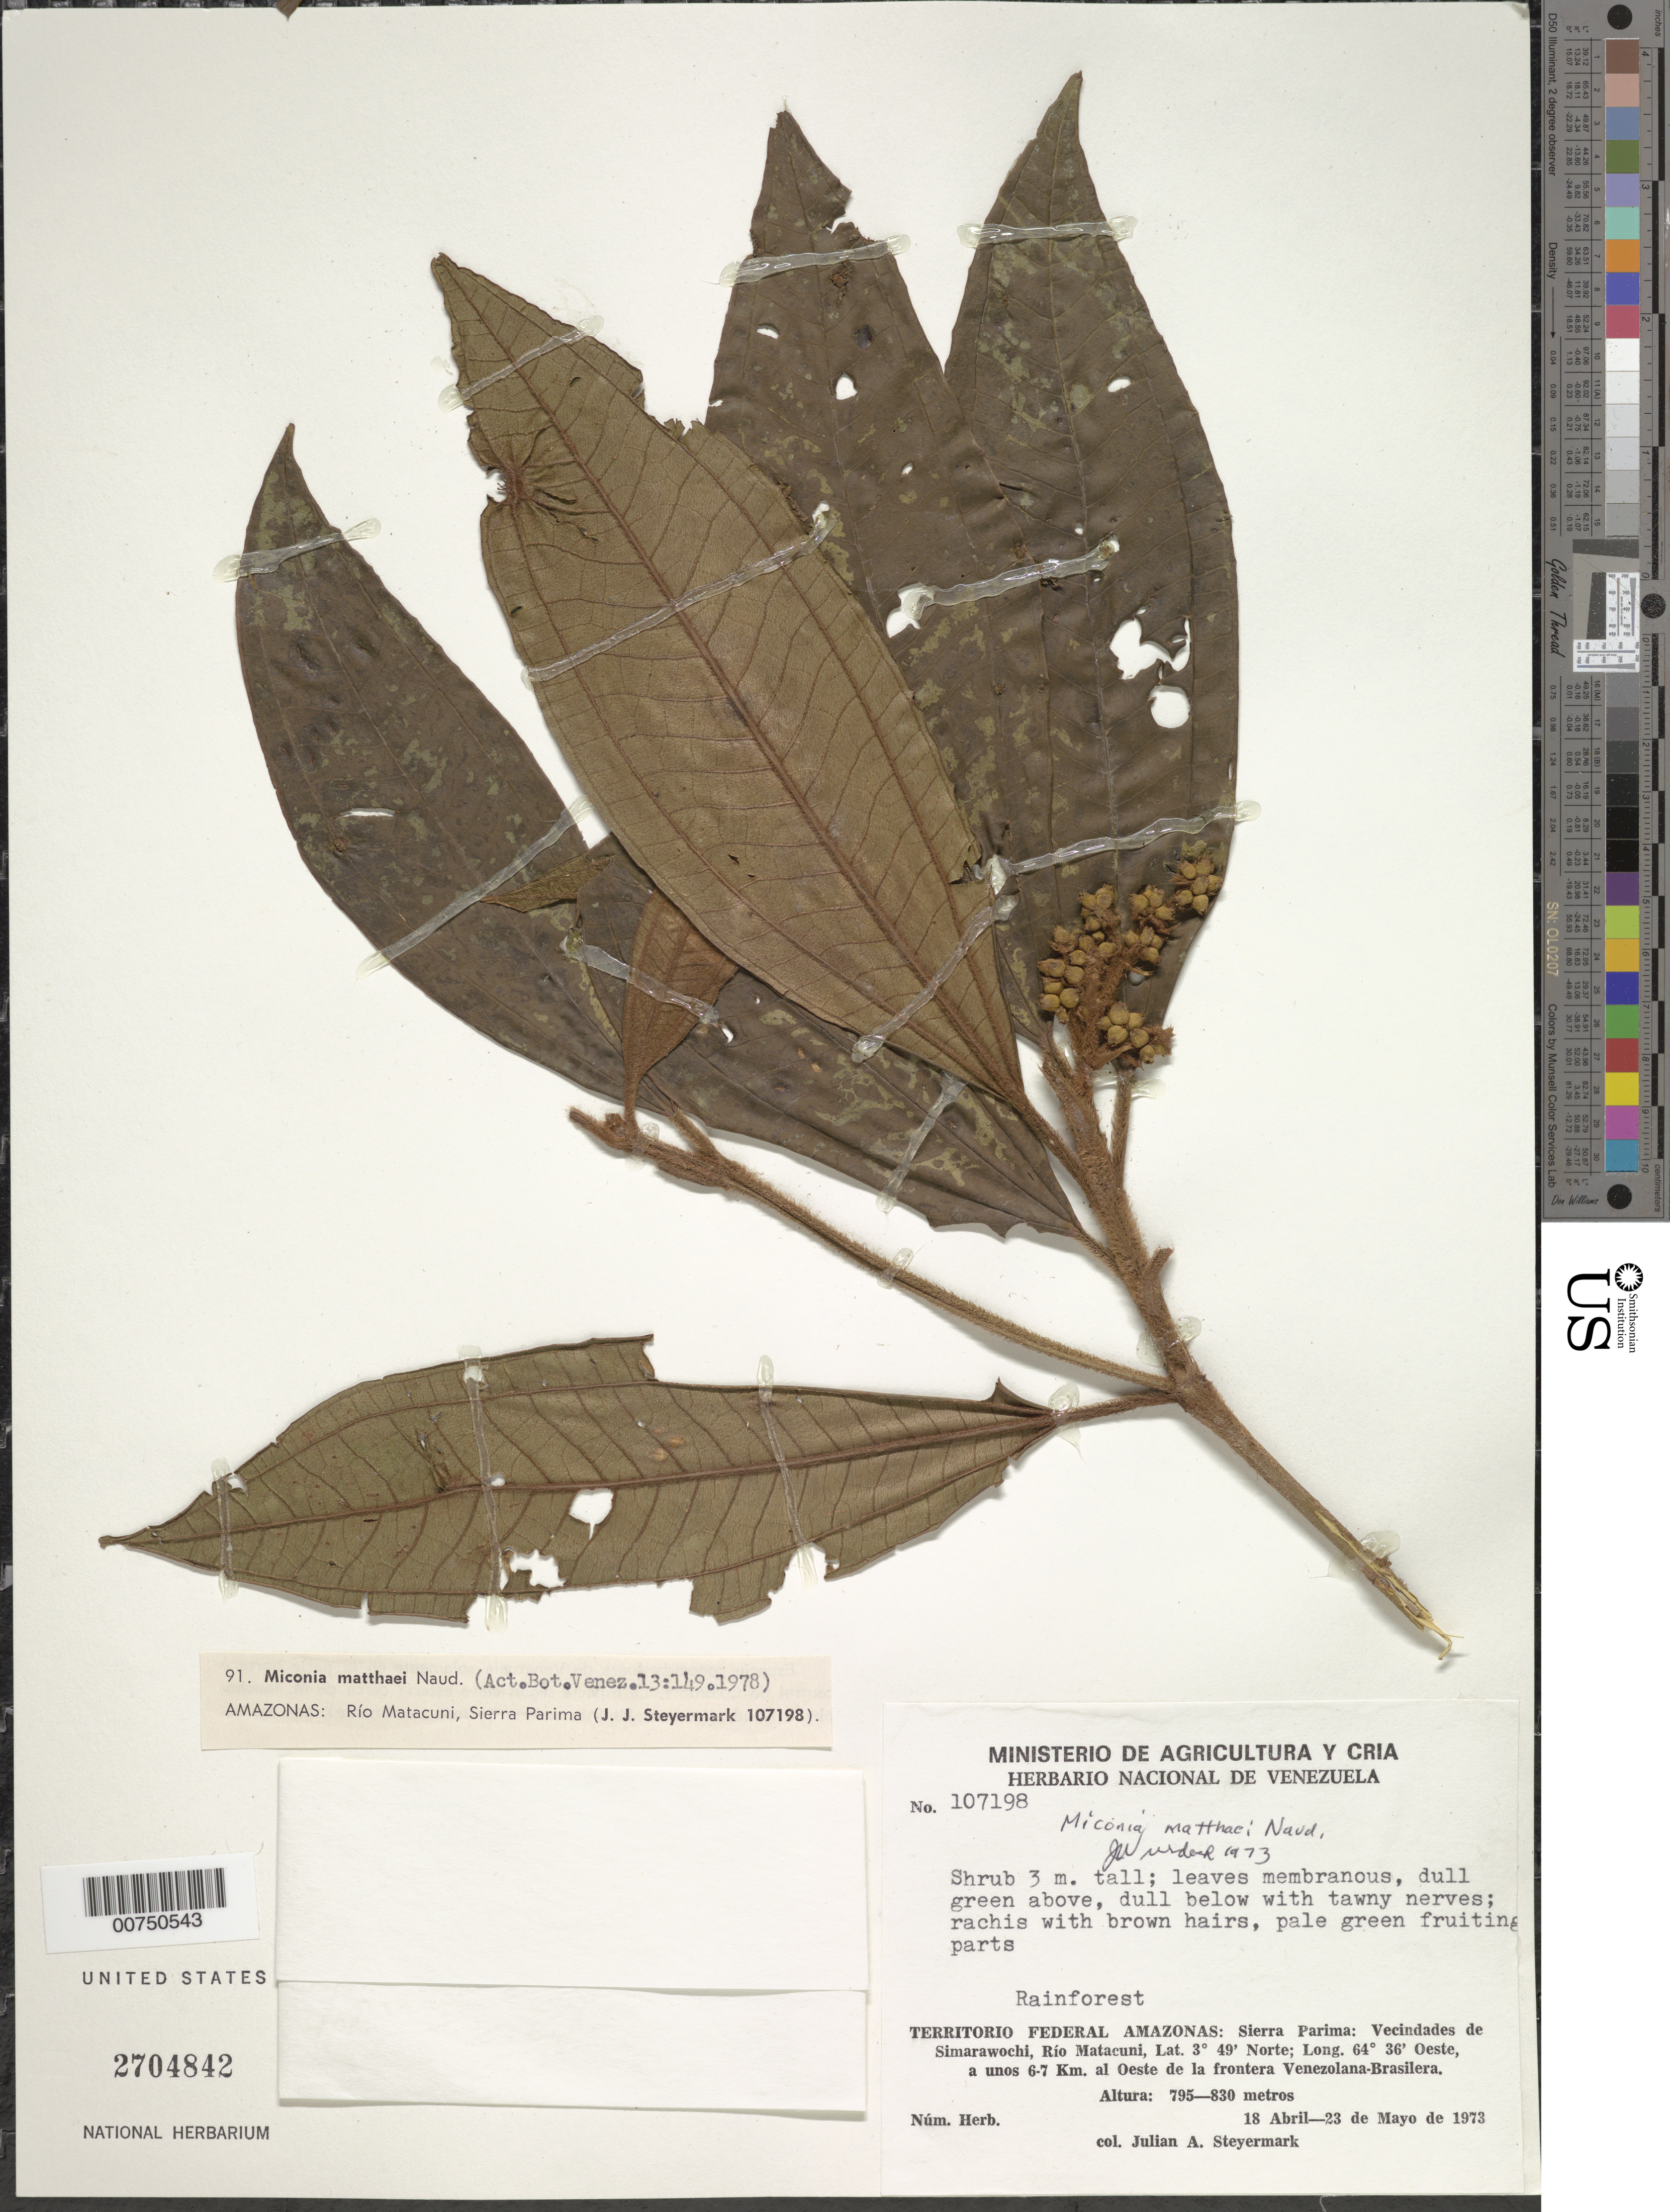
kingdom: Plantae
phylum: Tracheophyta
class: Magnoliopsida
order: Myrtales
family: Melastomataceae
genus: Miconia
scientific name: Miconia matthaei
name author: Naudin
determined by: Wurdack, John J., (US), US (UNITED STATES)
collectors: J. Steyermark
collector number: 107198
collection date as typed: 18-Apr-73 to 23-May-73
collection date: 1973-04-18/1973-05-23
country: Venezuela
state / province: Amazonas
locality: Sierra Parima; vec de Simarawochi, Río Matacuni, a unos 6-7 km al oeste de la frontera Venezolana-Brasilera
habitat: Rainforest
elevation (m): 795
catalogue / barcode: US 2704842